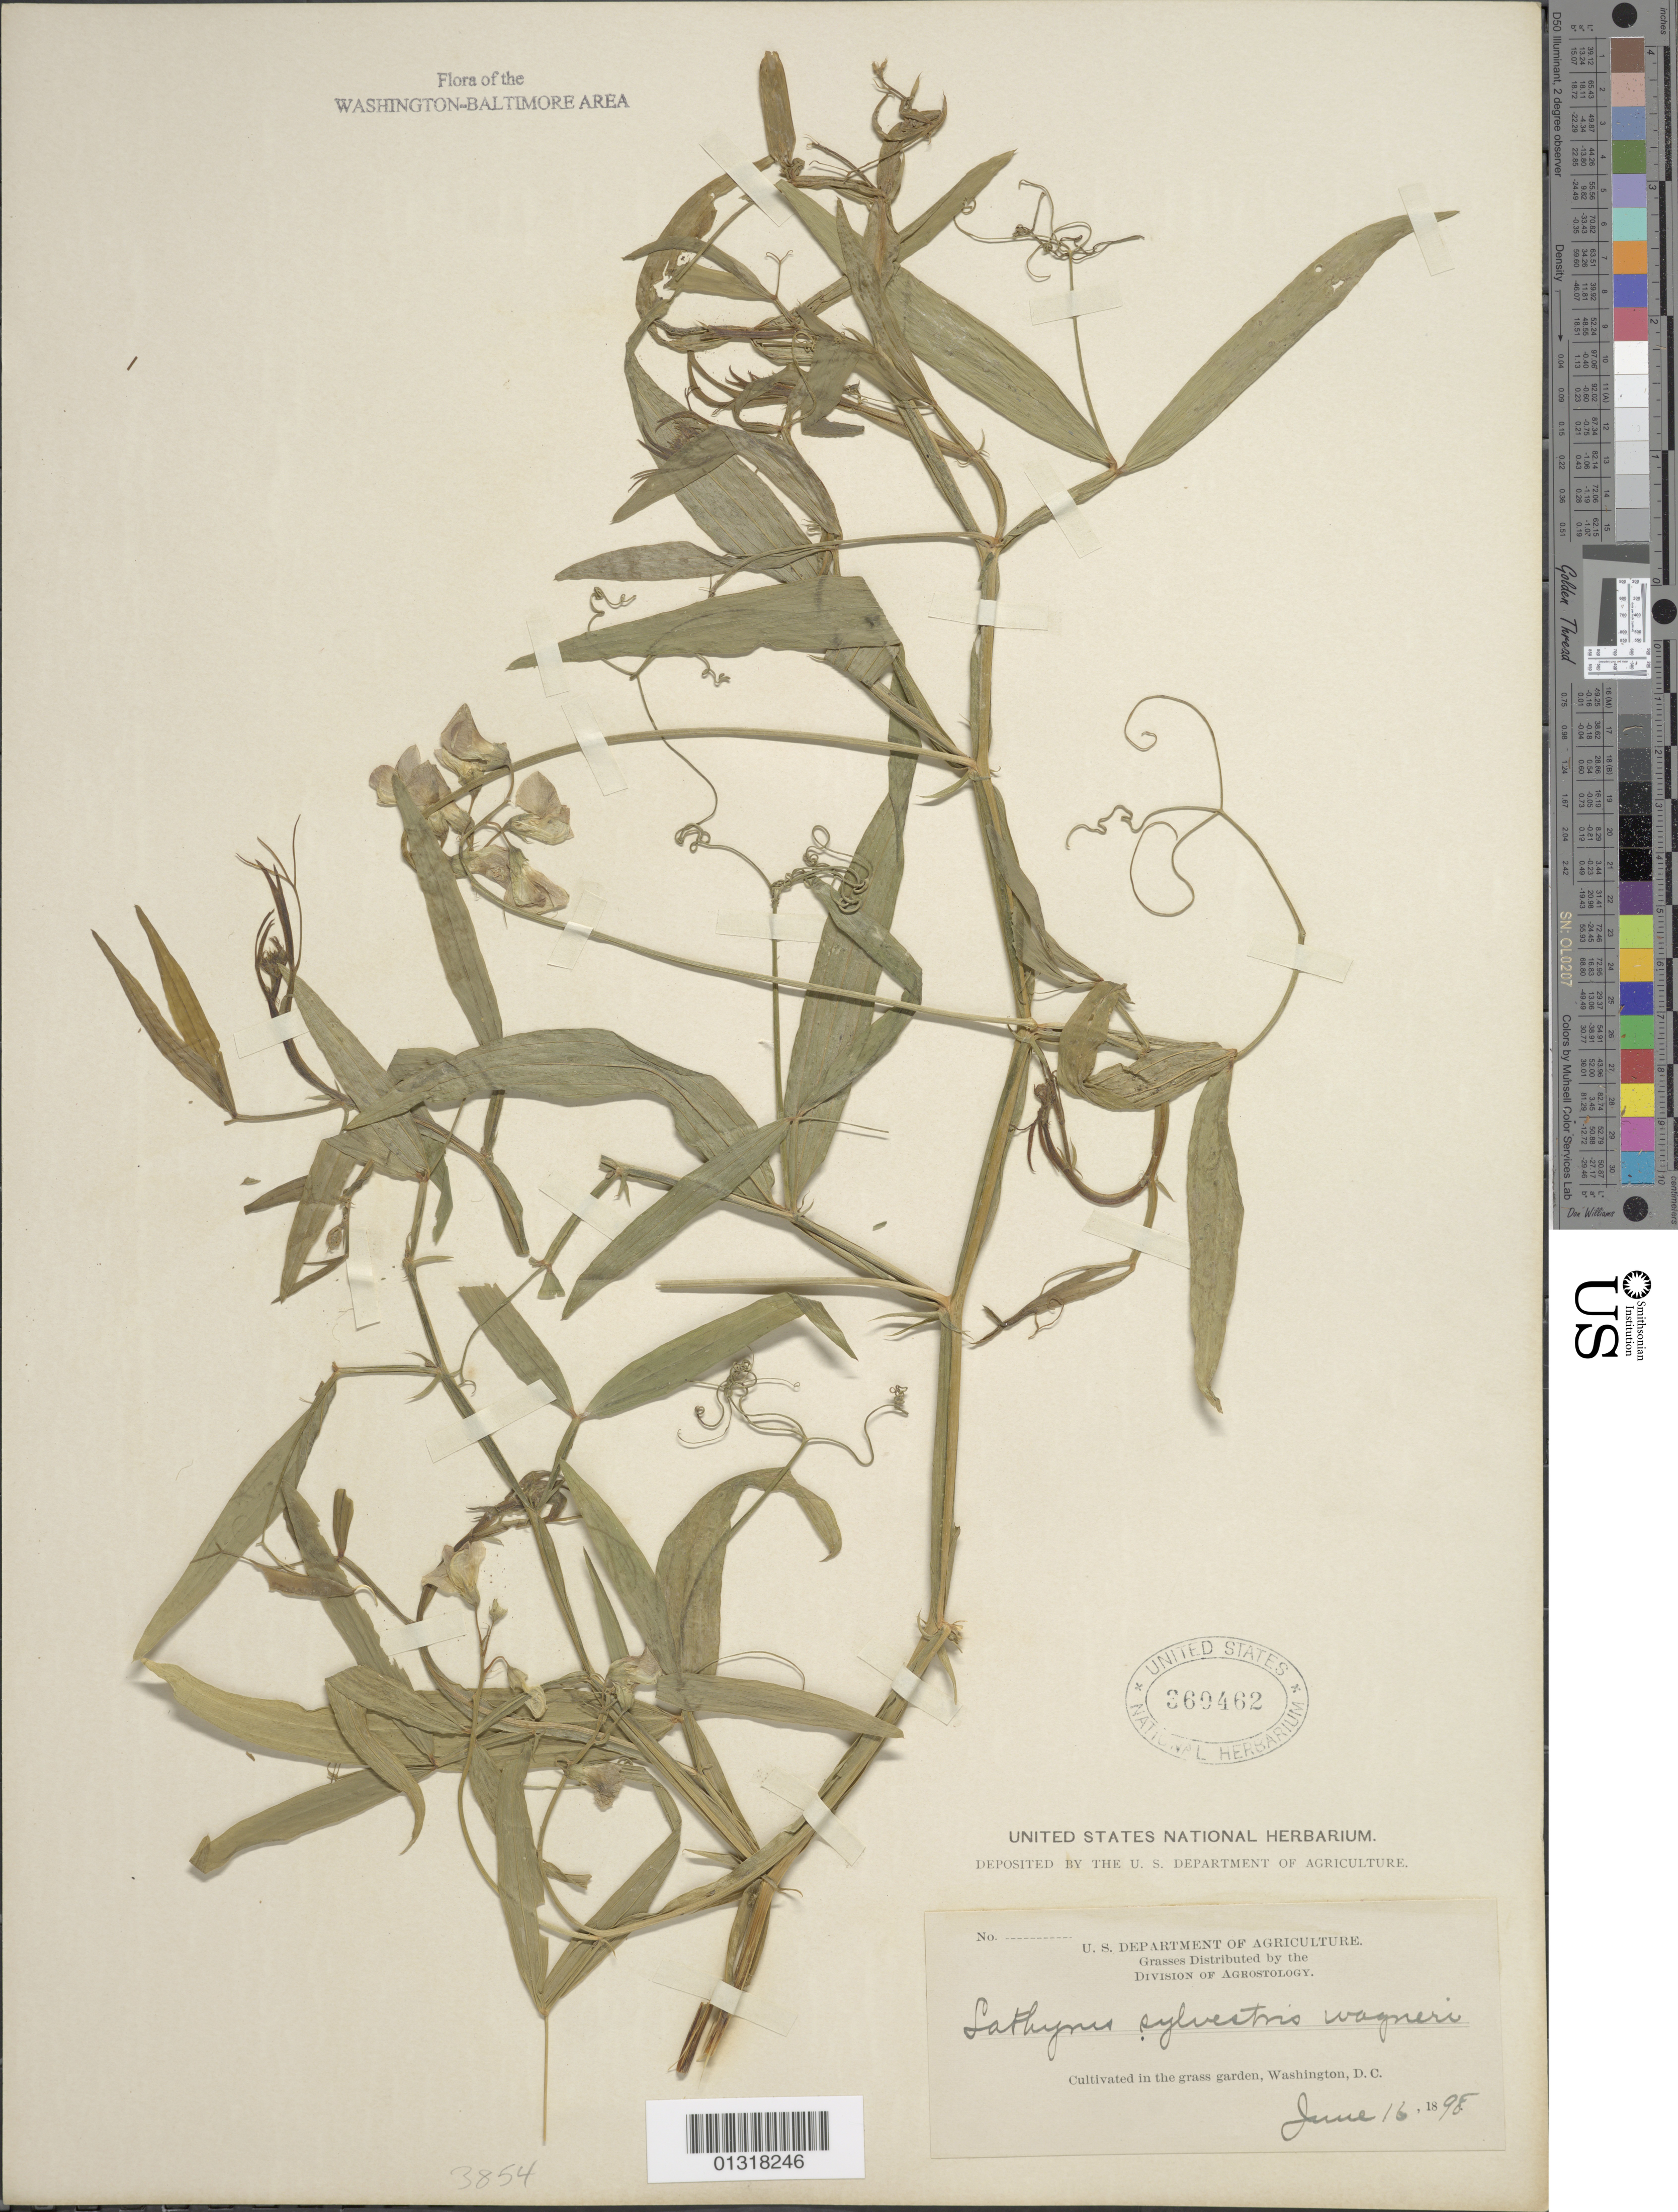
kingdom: Plantae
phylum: Tracheophyta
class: Magnoliopsida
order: Fabales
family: Fabaceae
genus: Lathyrus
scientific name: Lathyrus sylvestris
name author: L.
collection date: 1898-06-16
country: United States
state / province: District of Columbia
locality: grass garden in Washington, DC.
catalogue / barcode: US 369462